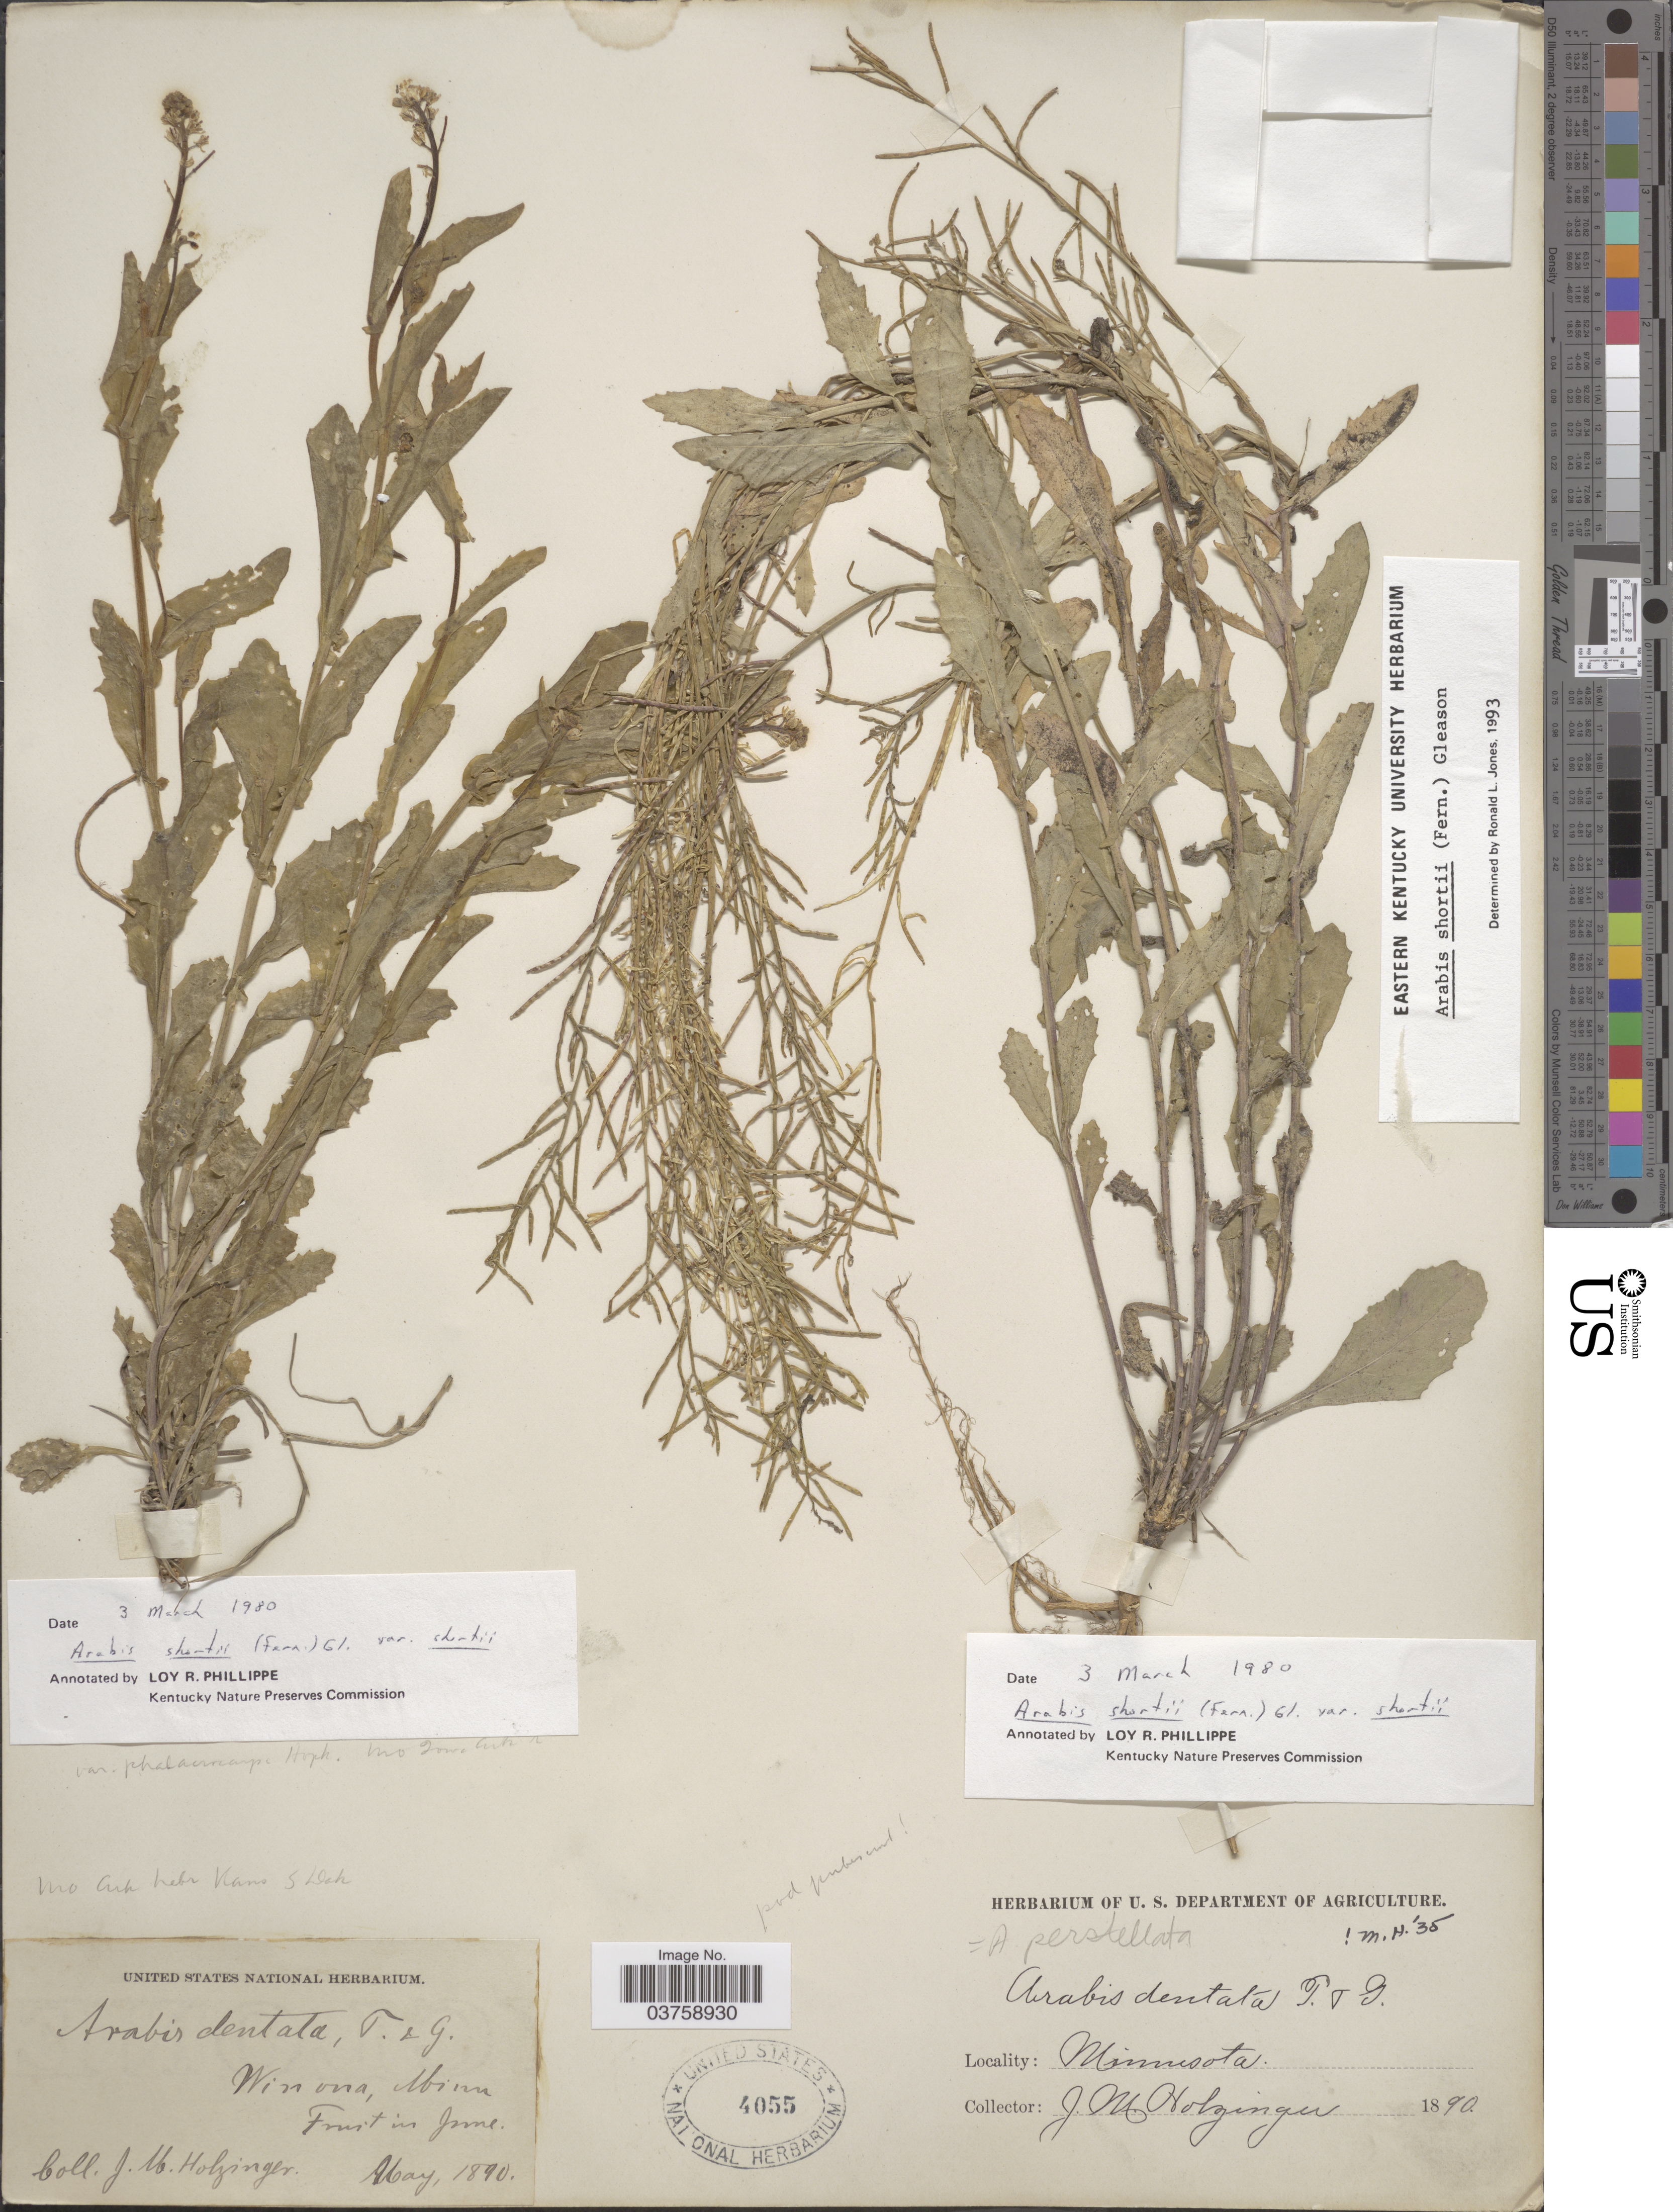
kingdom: Plantae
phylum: Tracheophyta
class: Magnoliopsida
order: Brassicales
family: Brassicaceae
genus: Arabis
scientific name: Arabis shortii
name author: (Fernald) Gleason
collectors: J. M. Holzinger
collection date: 1890-05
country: United States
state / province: Minnesota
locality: Winona.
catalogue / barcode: US 4055